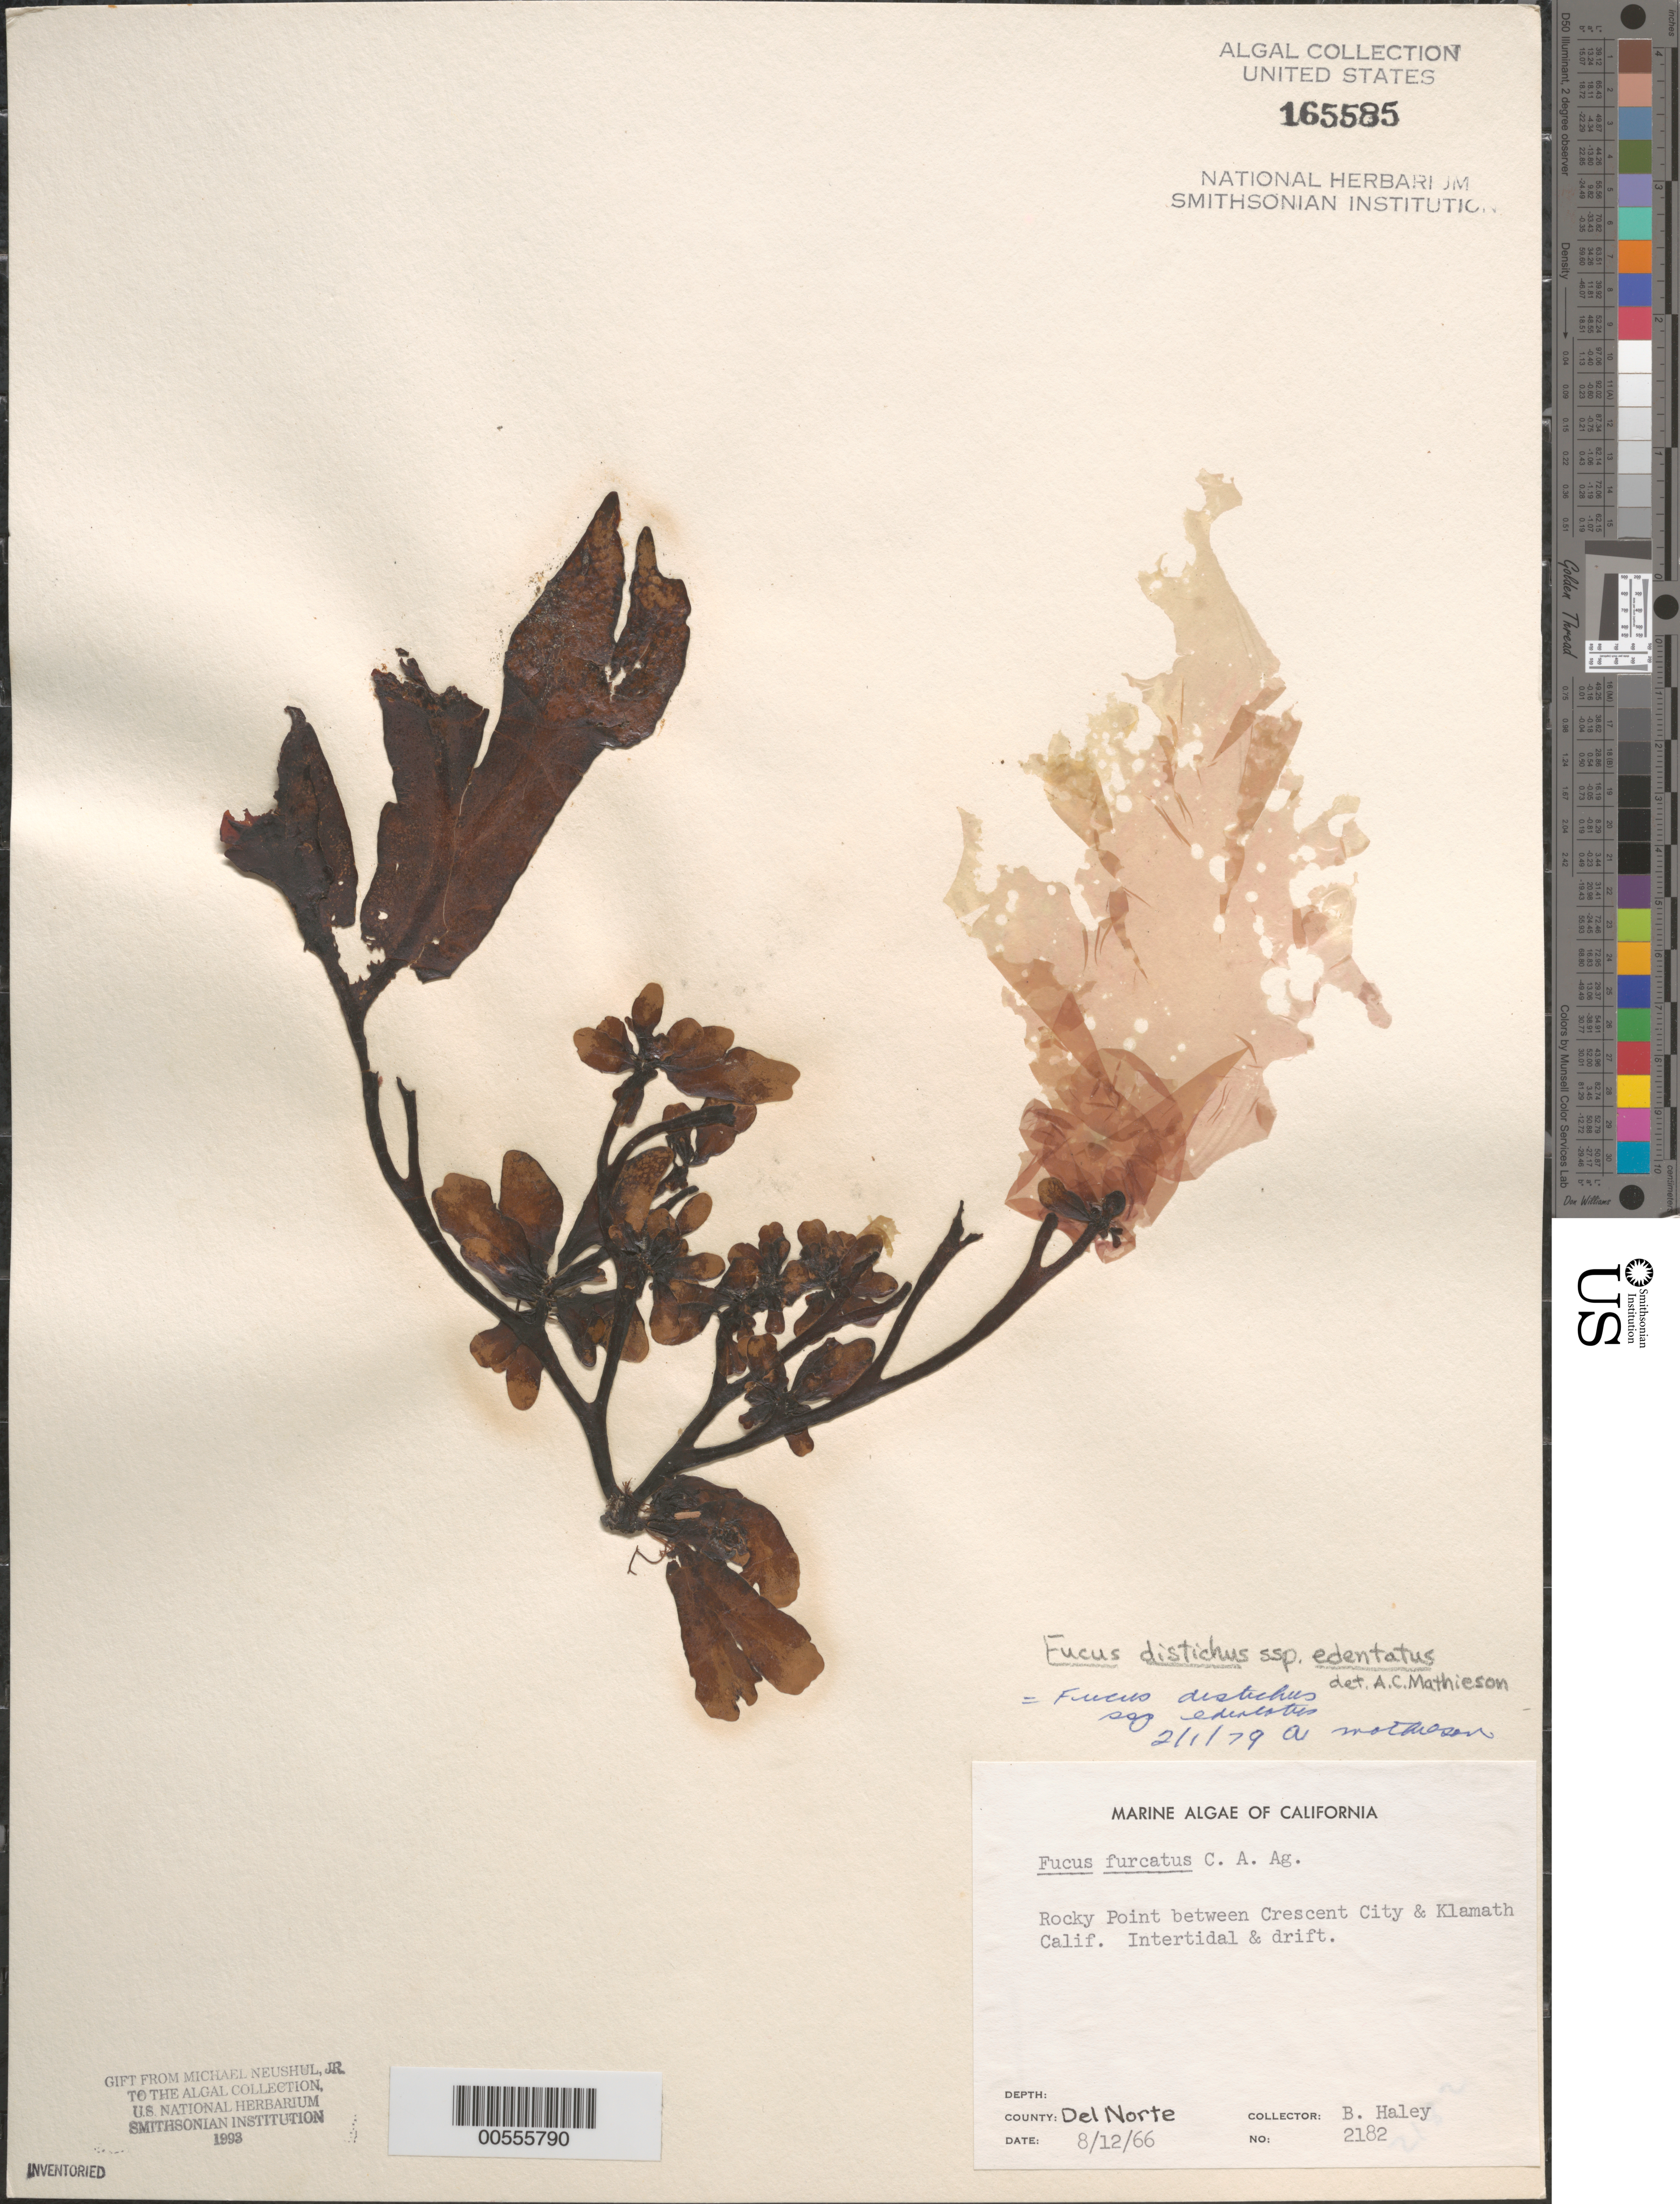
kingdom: Chromista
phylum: Ochrophyta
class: Phaeophyceae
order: Fucales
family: Fucaceae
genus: Fucus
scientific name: Fucus distichus subsp. edentatus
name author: (Bach. Pyl.) H.T. Powell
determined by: Mathieson, A. C.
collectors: B. Haley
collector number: Neushul 2182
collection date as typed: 12 Aug 1966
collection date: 1966-08-12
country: United States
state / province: California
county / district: Del Norte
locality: Rocky Point between Crescent City and Klamath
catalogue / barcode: US 165585